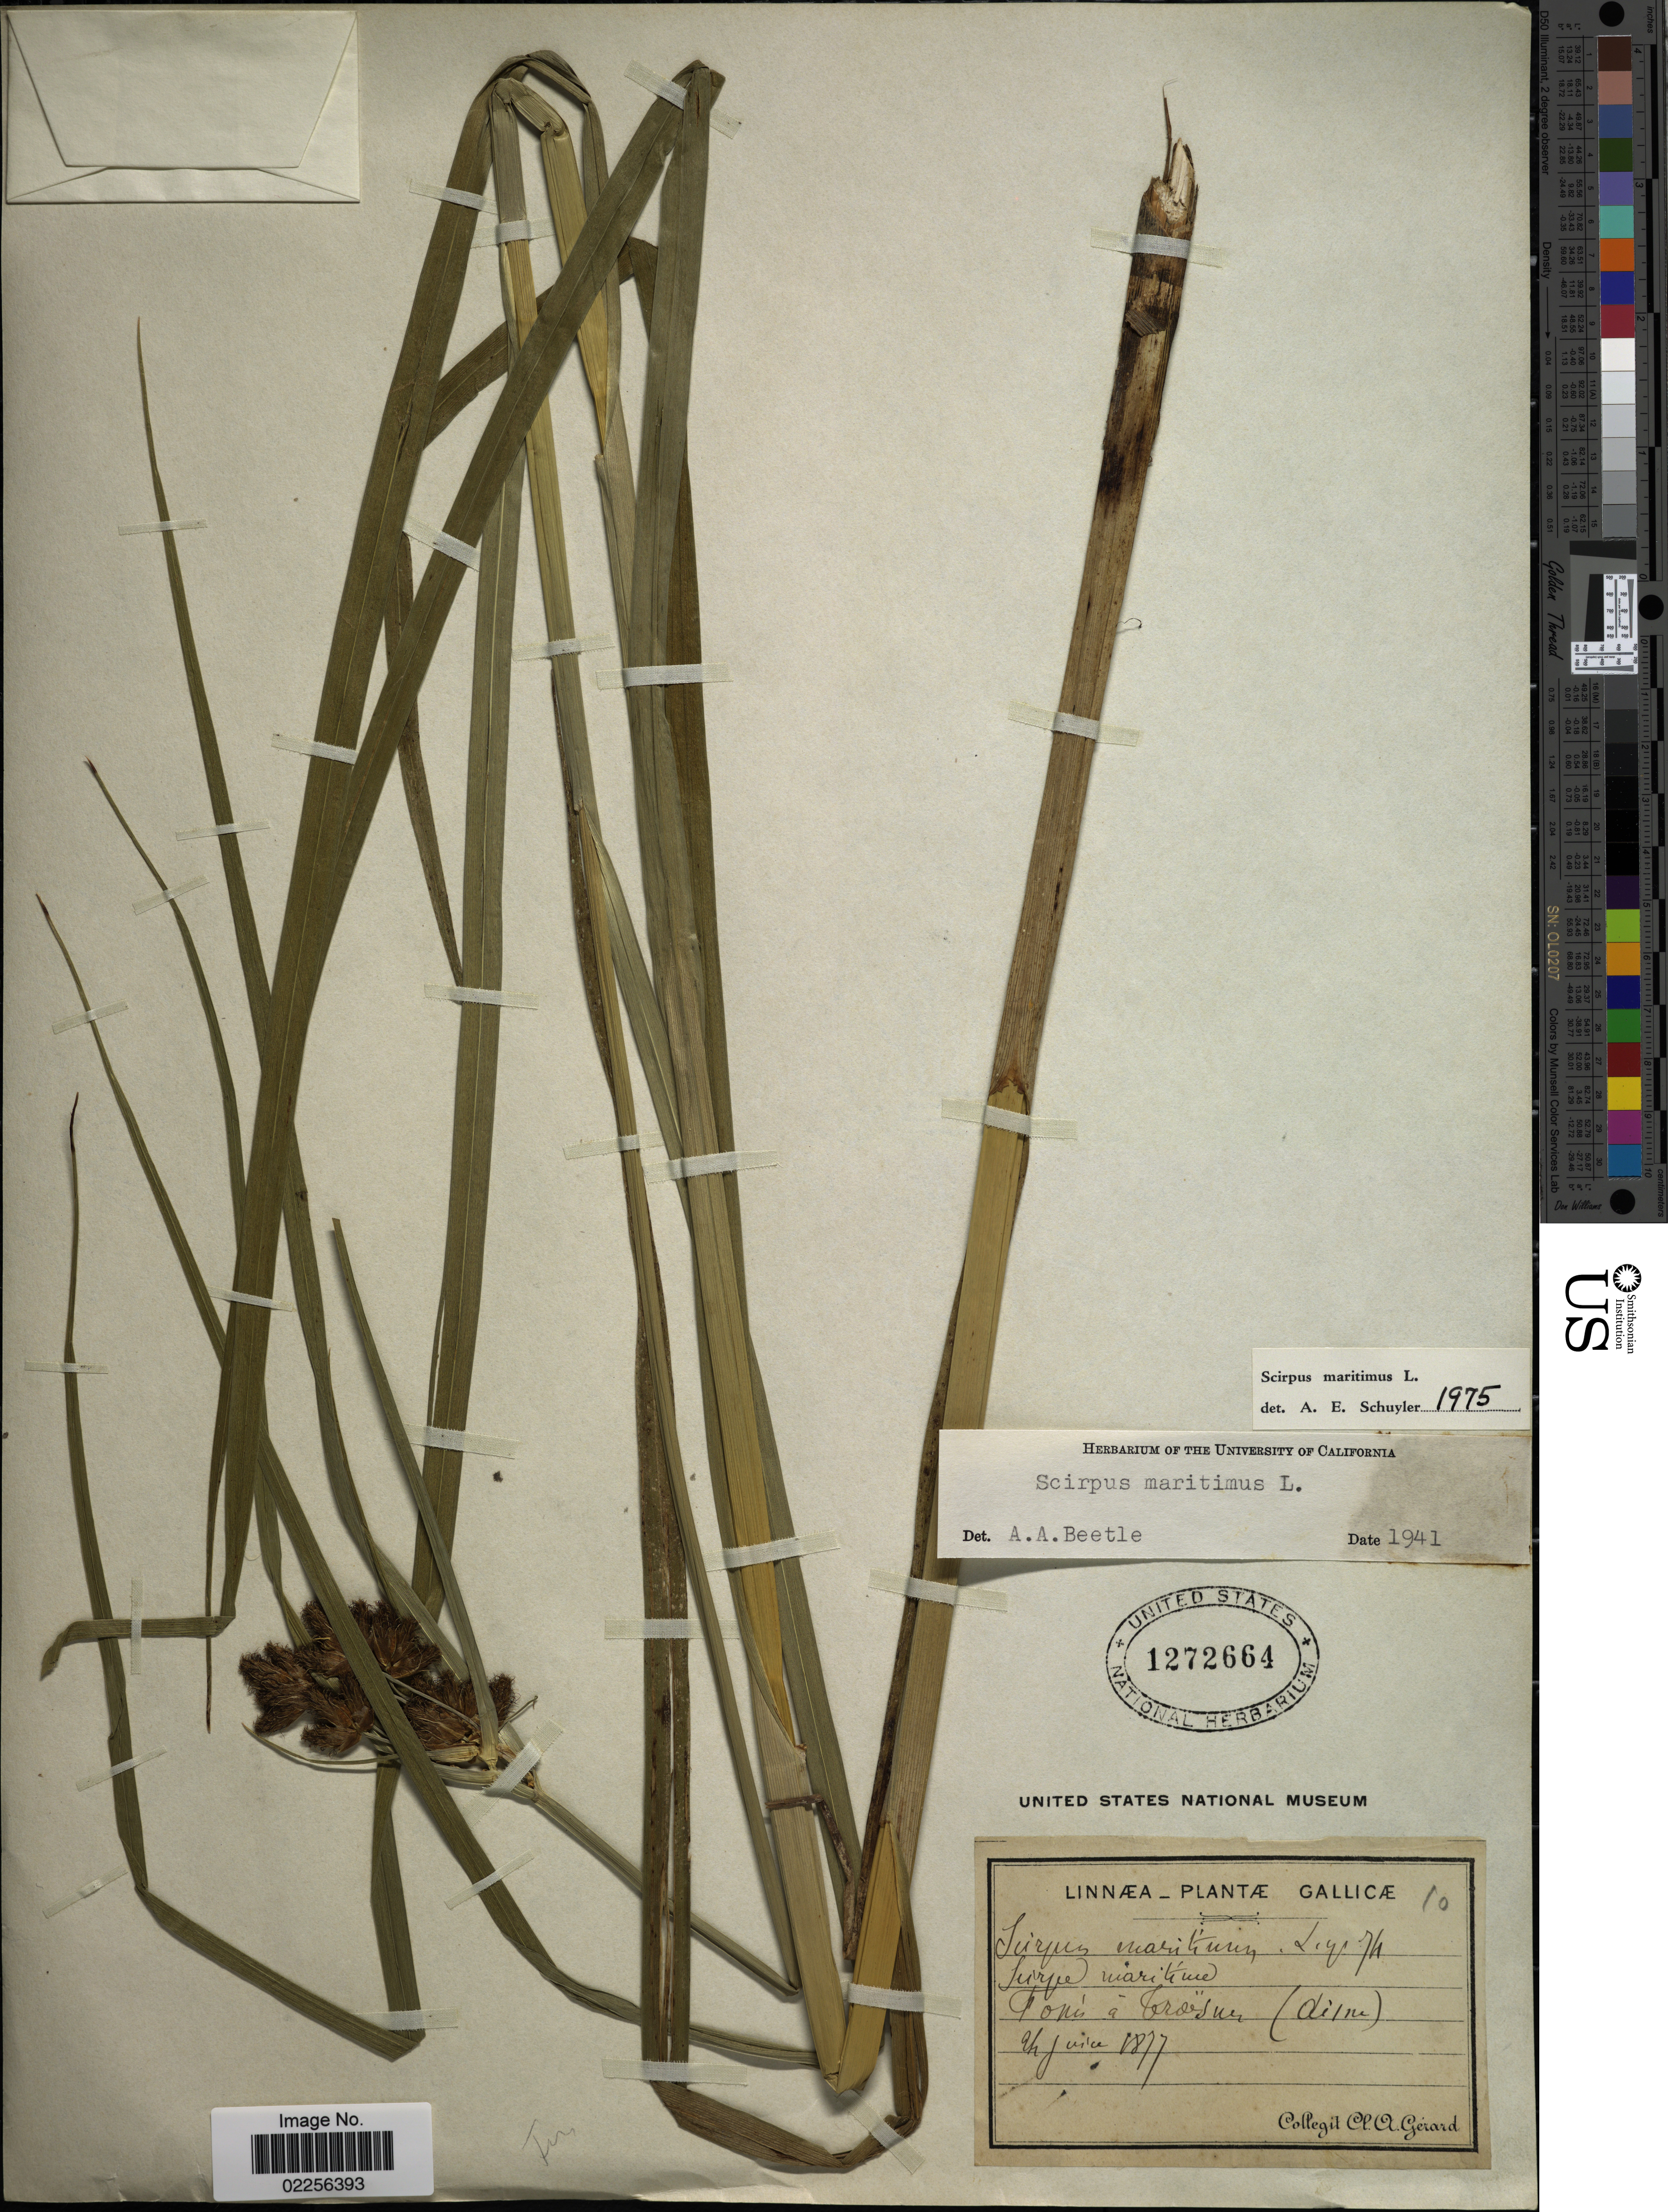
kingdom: Plantae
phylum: Tracheophyta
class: Liliopsida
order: Poales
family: Cyperaceae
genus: Bolboschoenus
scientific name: Bolboschoenus maritimus subsp. maritimus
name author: (L.) Palla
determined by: Strong, Mark T., (BOT), Smithsonian Institution - National Museum of Natural History (UNITED STATES)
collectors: C. Gerard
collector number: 10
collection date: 1877-06-24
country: France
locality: Galicae, Fones a Crosure (Dilne) [interpreted]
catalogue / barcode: US 1272664